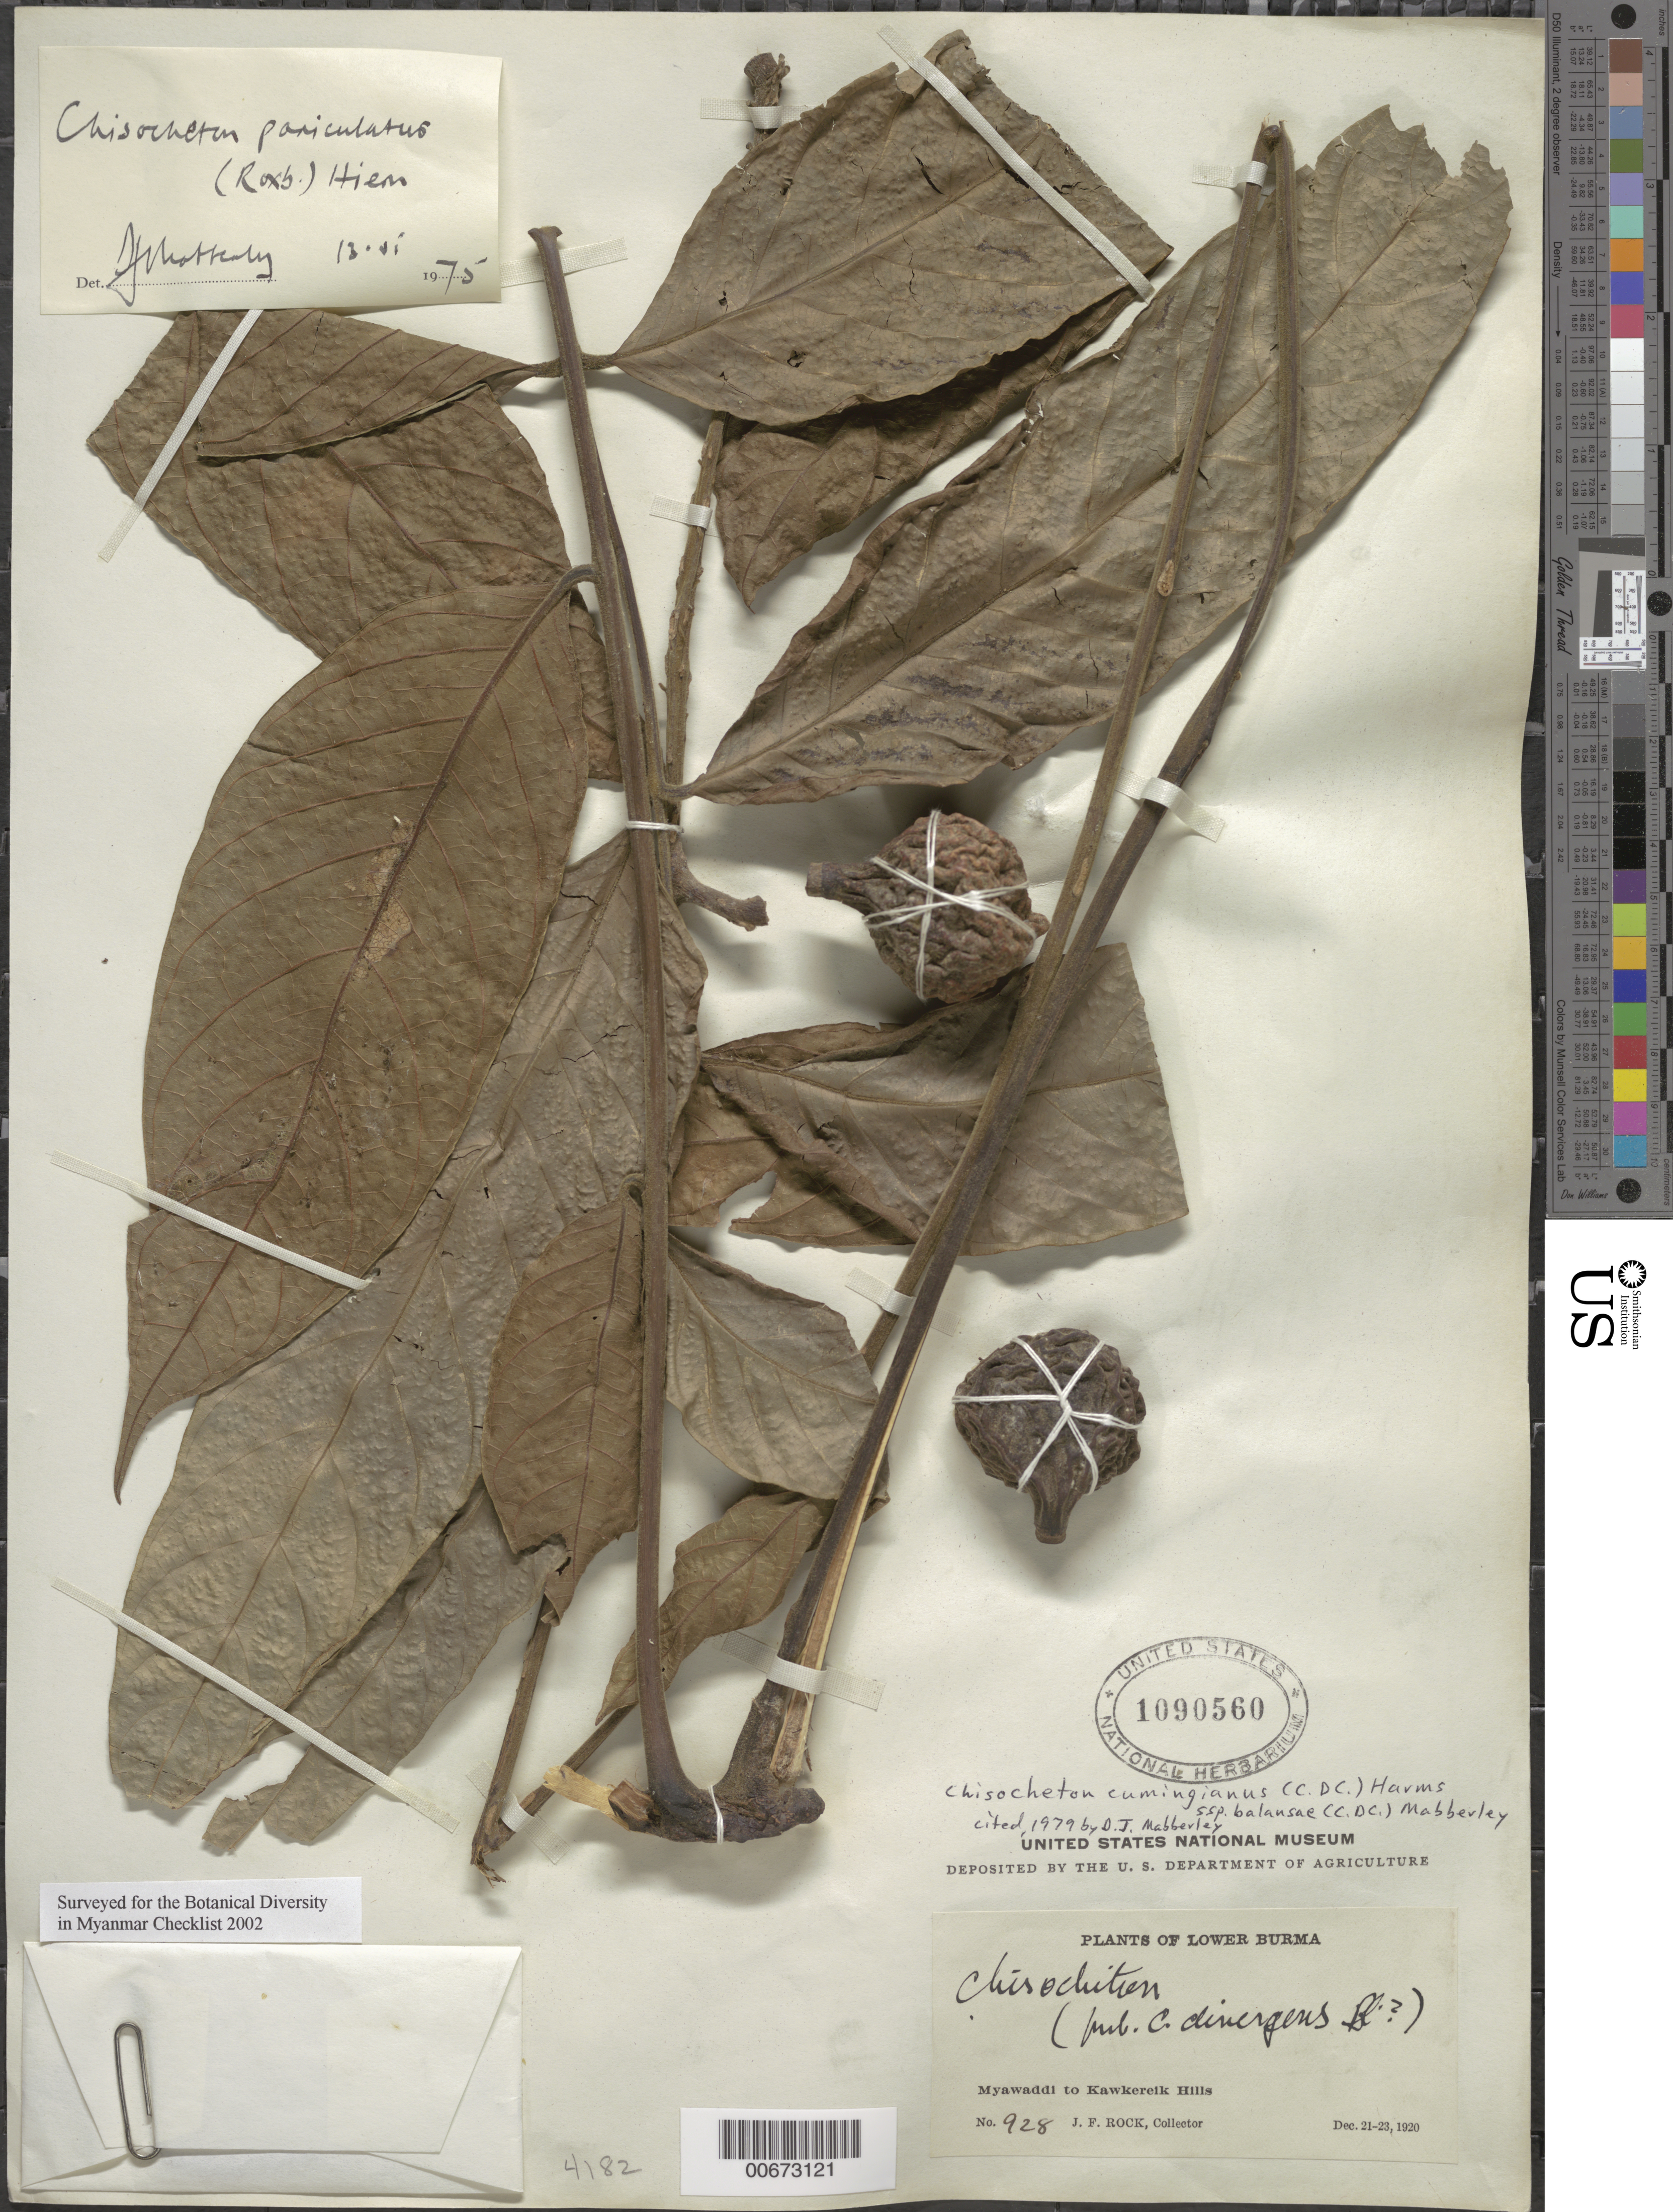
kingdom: Plantae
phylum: Tracheophyta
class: Magnoliopsida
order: Sapindales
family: Meliaceae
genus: Chisocheton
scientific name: Chisocheton cumingianus subsp. balansae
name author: (C. DC.) Mabb.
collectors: J. F. Rock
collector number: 928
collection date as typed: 21 Dec 1920 to 23 Dec 1920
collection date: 1920-12-21/1920-12-23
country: Myanmar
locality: Lower Burma, Myawaddi to Kawkereik Hills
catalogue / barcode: US 1090560